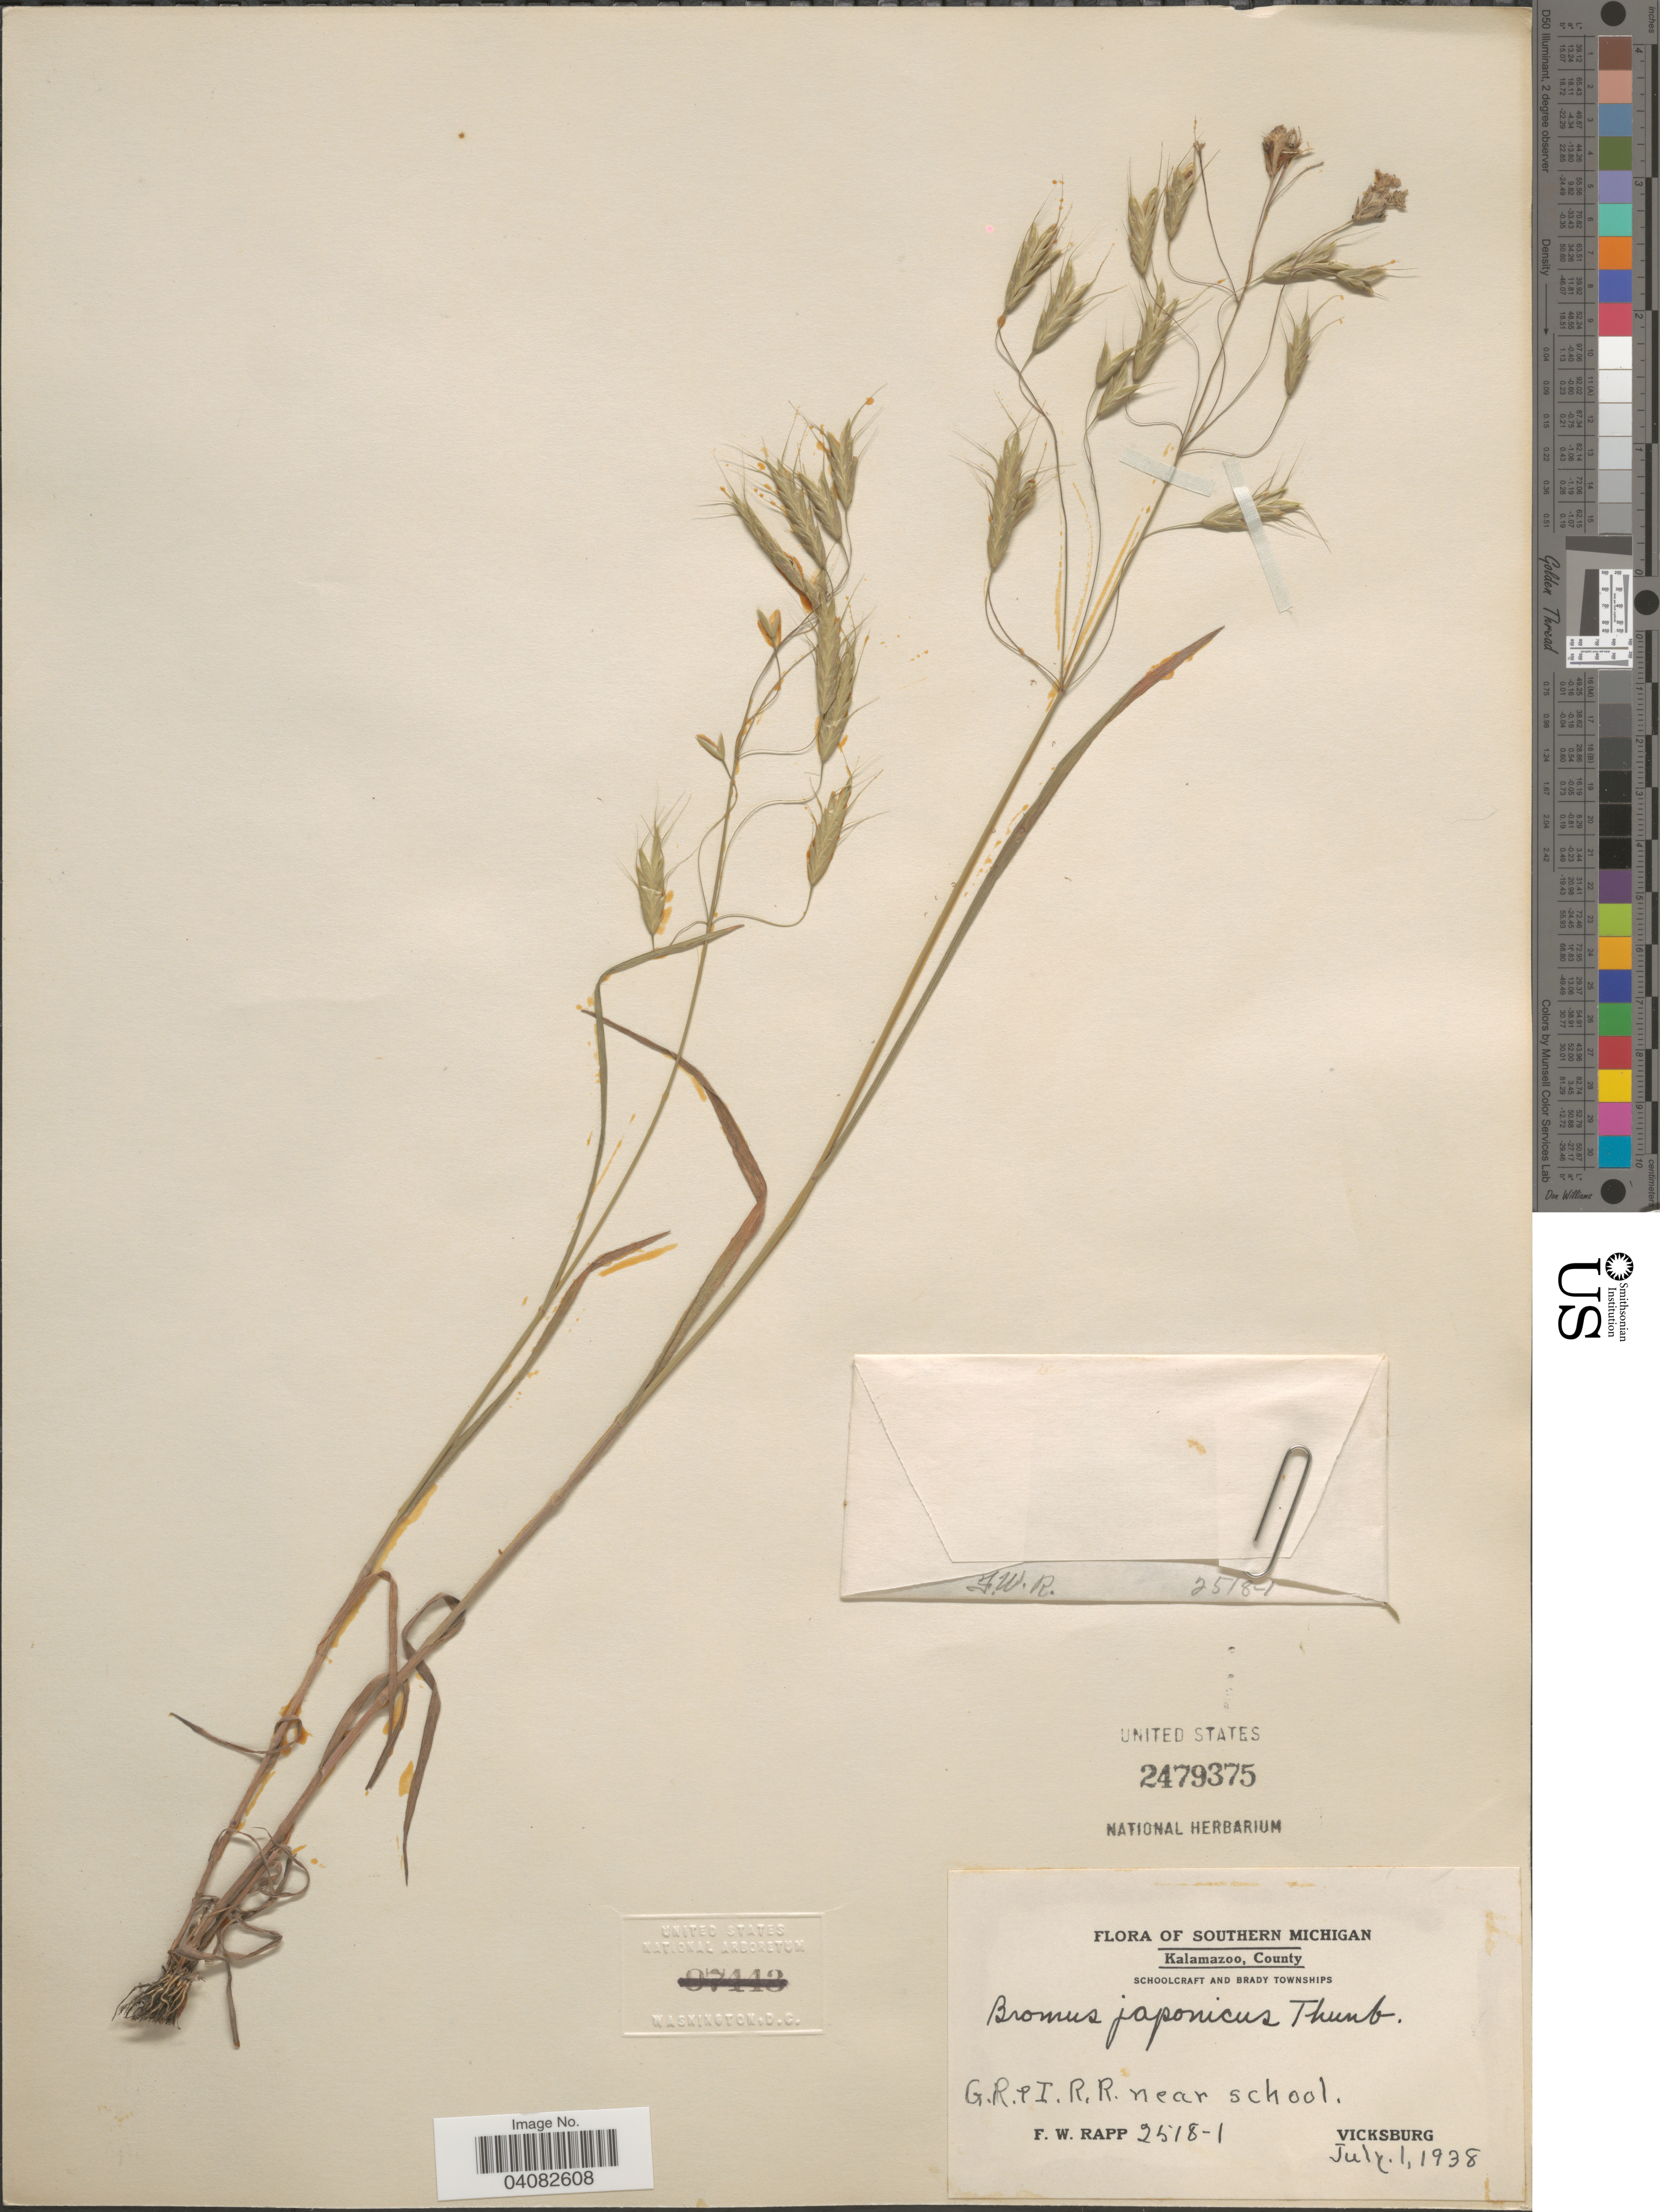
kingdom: Plantae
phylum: Tracheophyta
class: Liliopsida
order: Poales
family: Poaceae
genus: Bromus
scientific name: Bromus japonicus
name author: Houtt.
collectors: F. Rapp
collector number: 2518-1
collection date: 1938-07-01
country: United States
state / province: Michigan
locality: Southern Michigan. Kalamazoo County. Schoolcraft And Brady Townships. G.R. & I.R.R. near school. Vicksburg.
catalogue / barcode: US 2479375